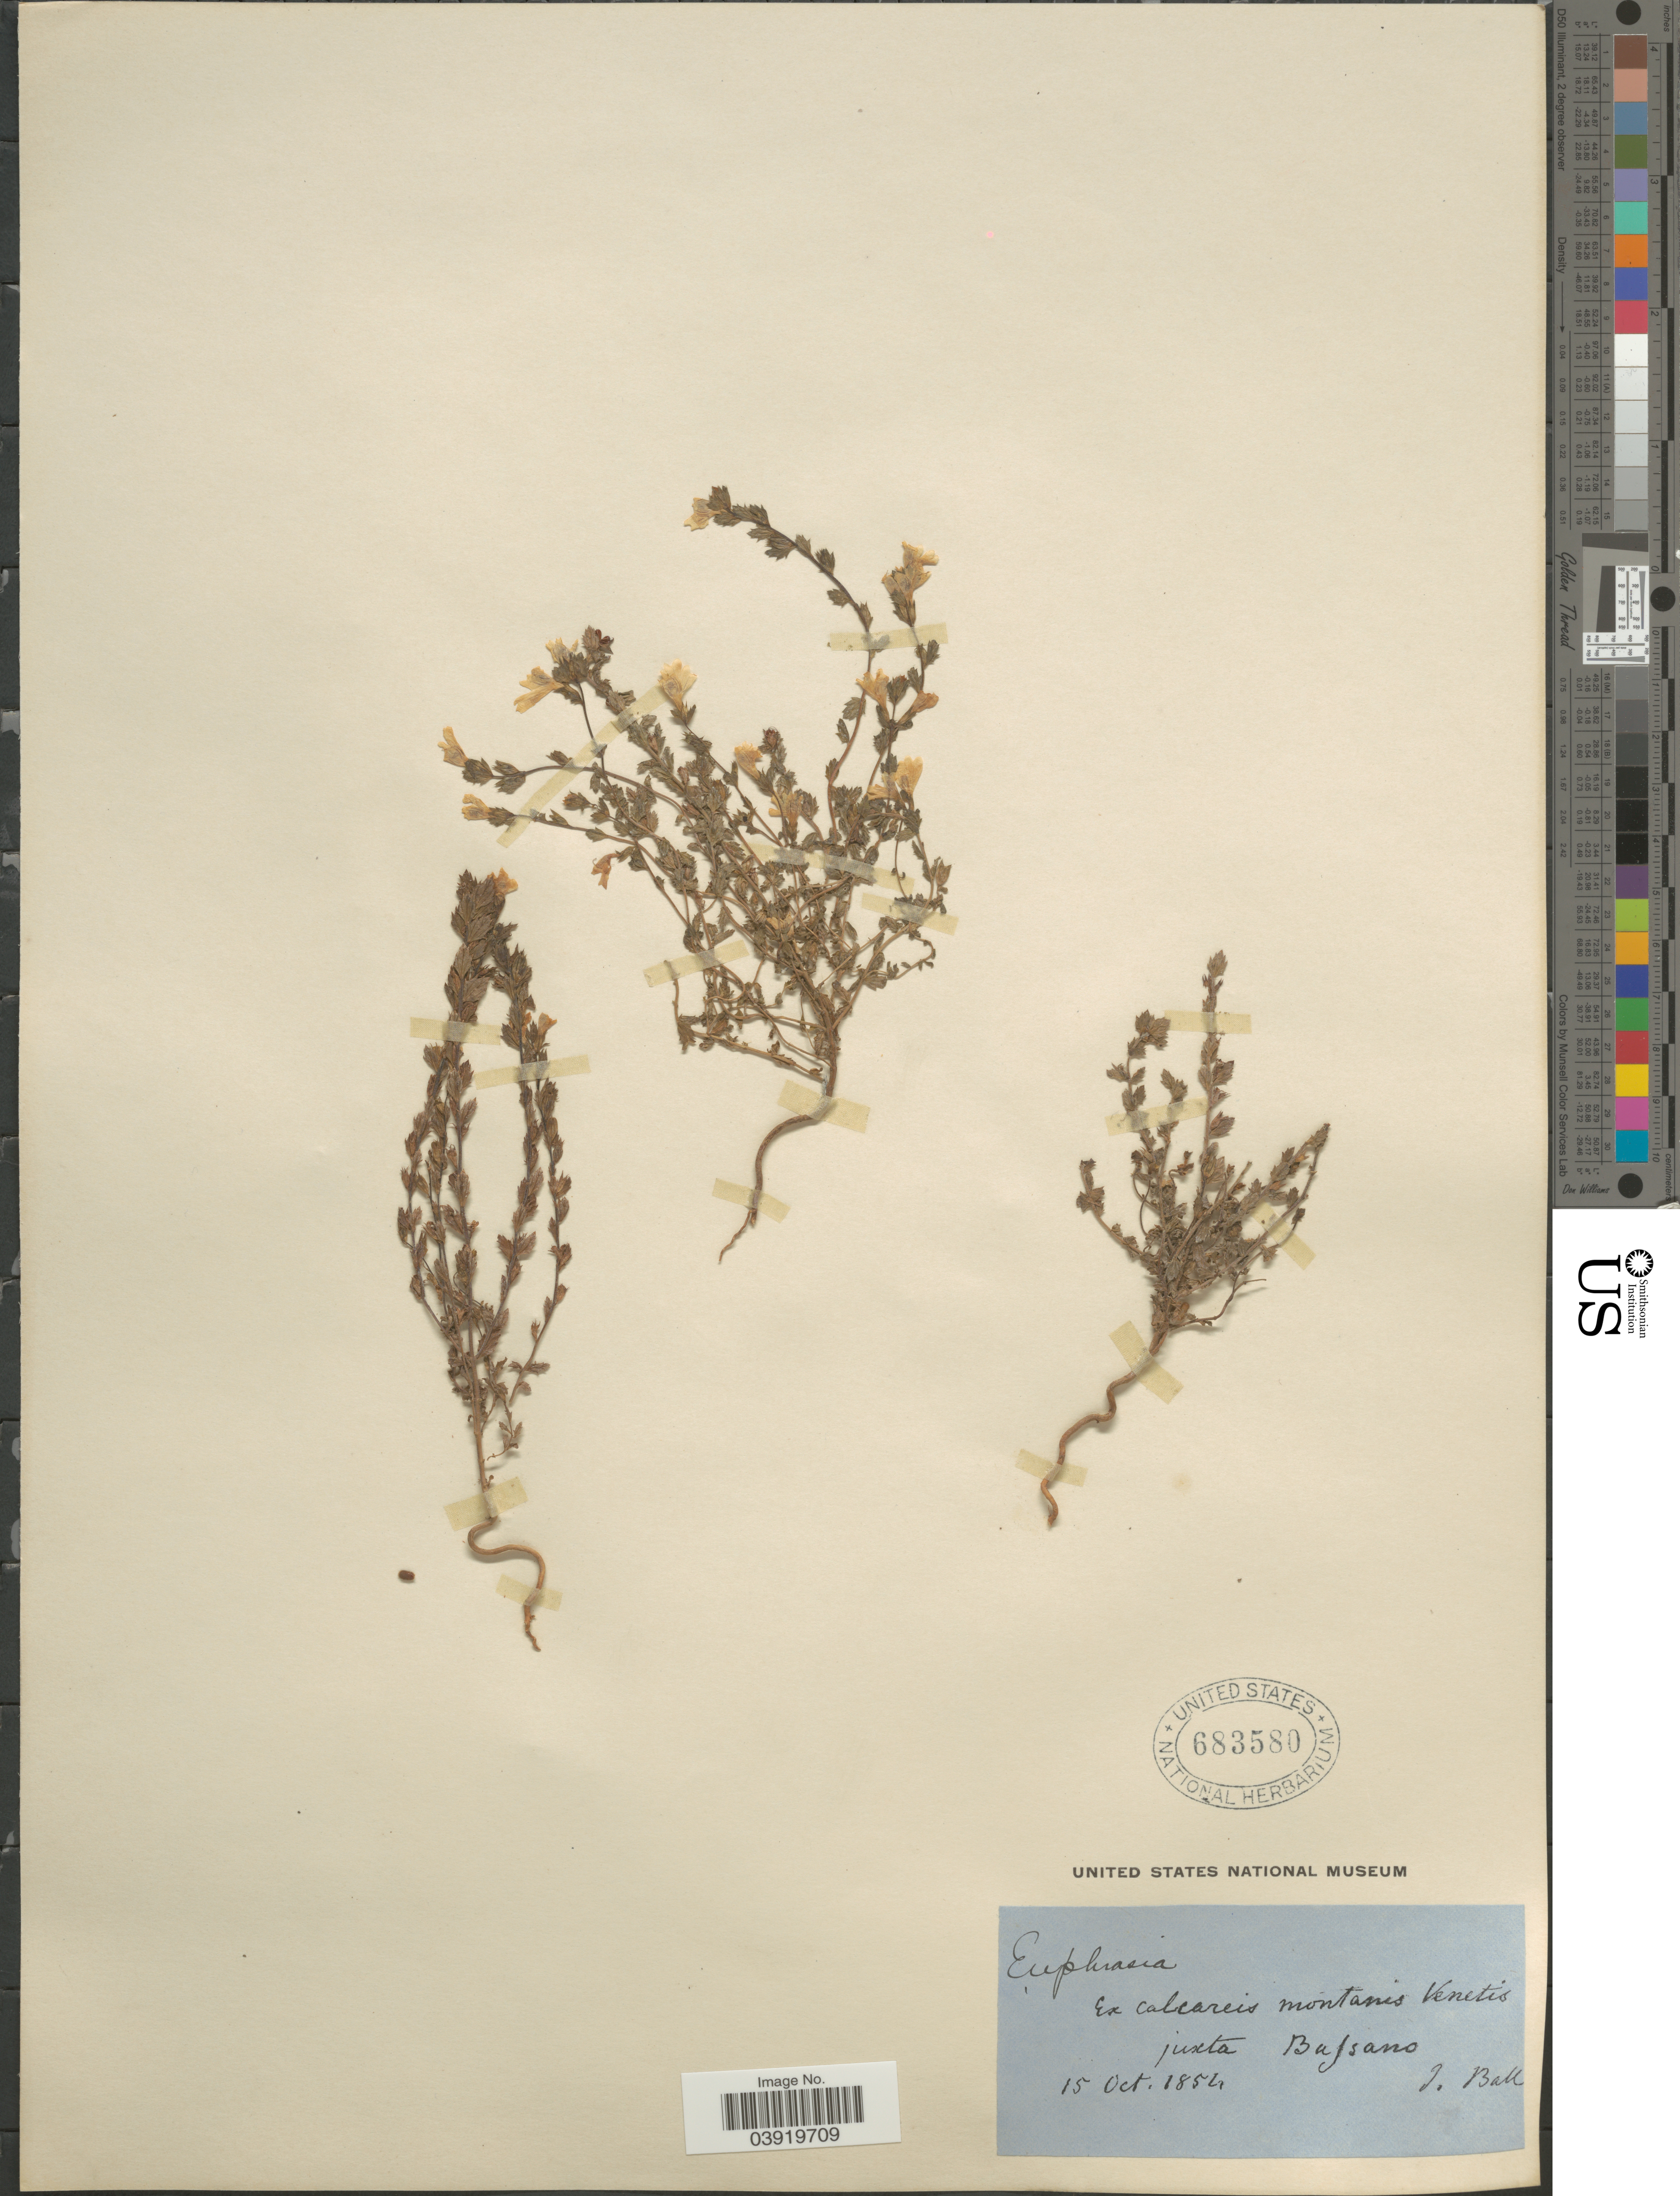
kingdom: Plantae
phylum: Tracheophyta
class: Magnoliopsida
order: Lamiales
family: Orobanchaceae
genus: Euphrasia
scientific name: Euphrasia sp.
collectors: J. Ball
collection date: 1854-10-15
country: Italy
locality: Ex calcareis montanis Venetis juxta Bassano.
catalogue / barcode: US 683580